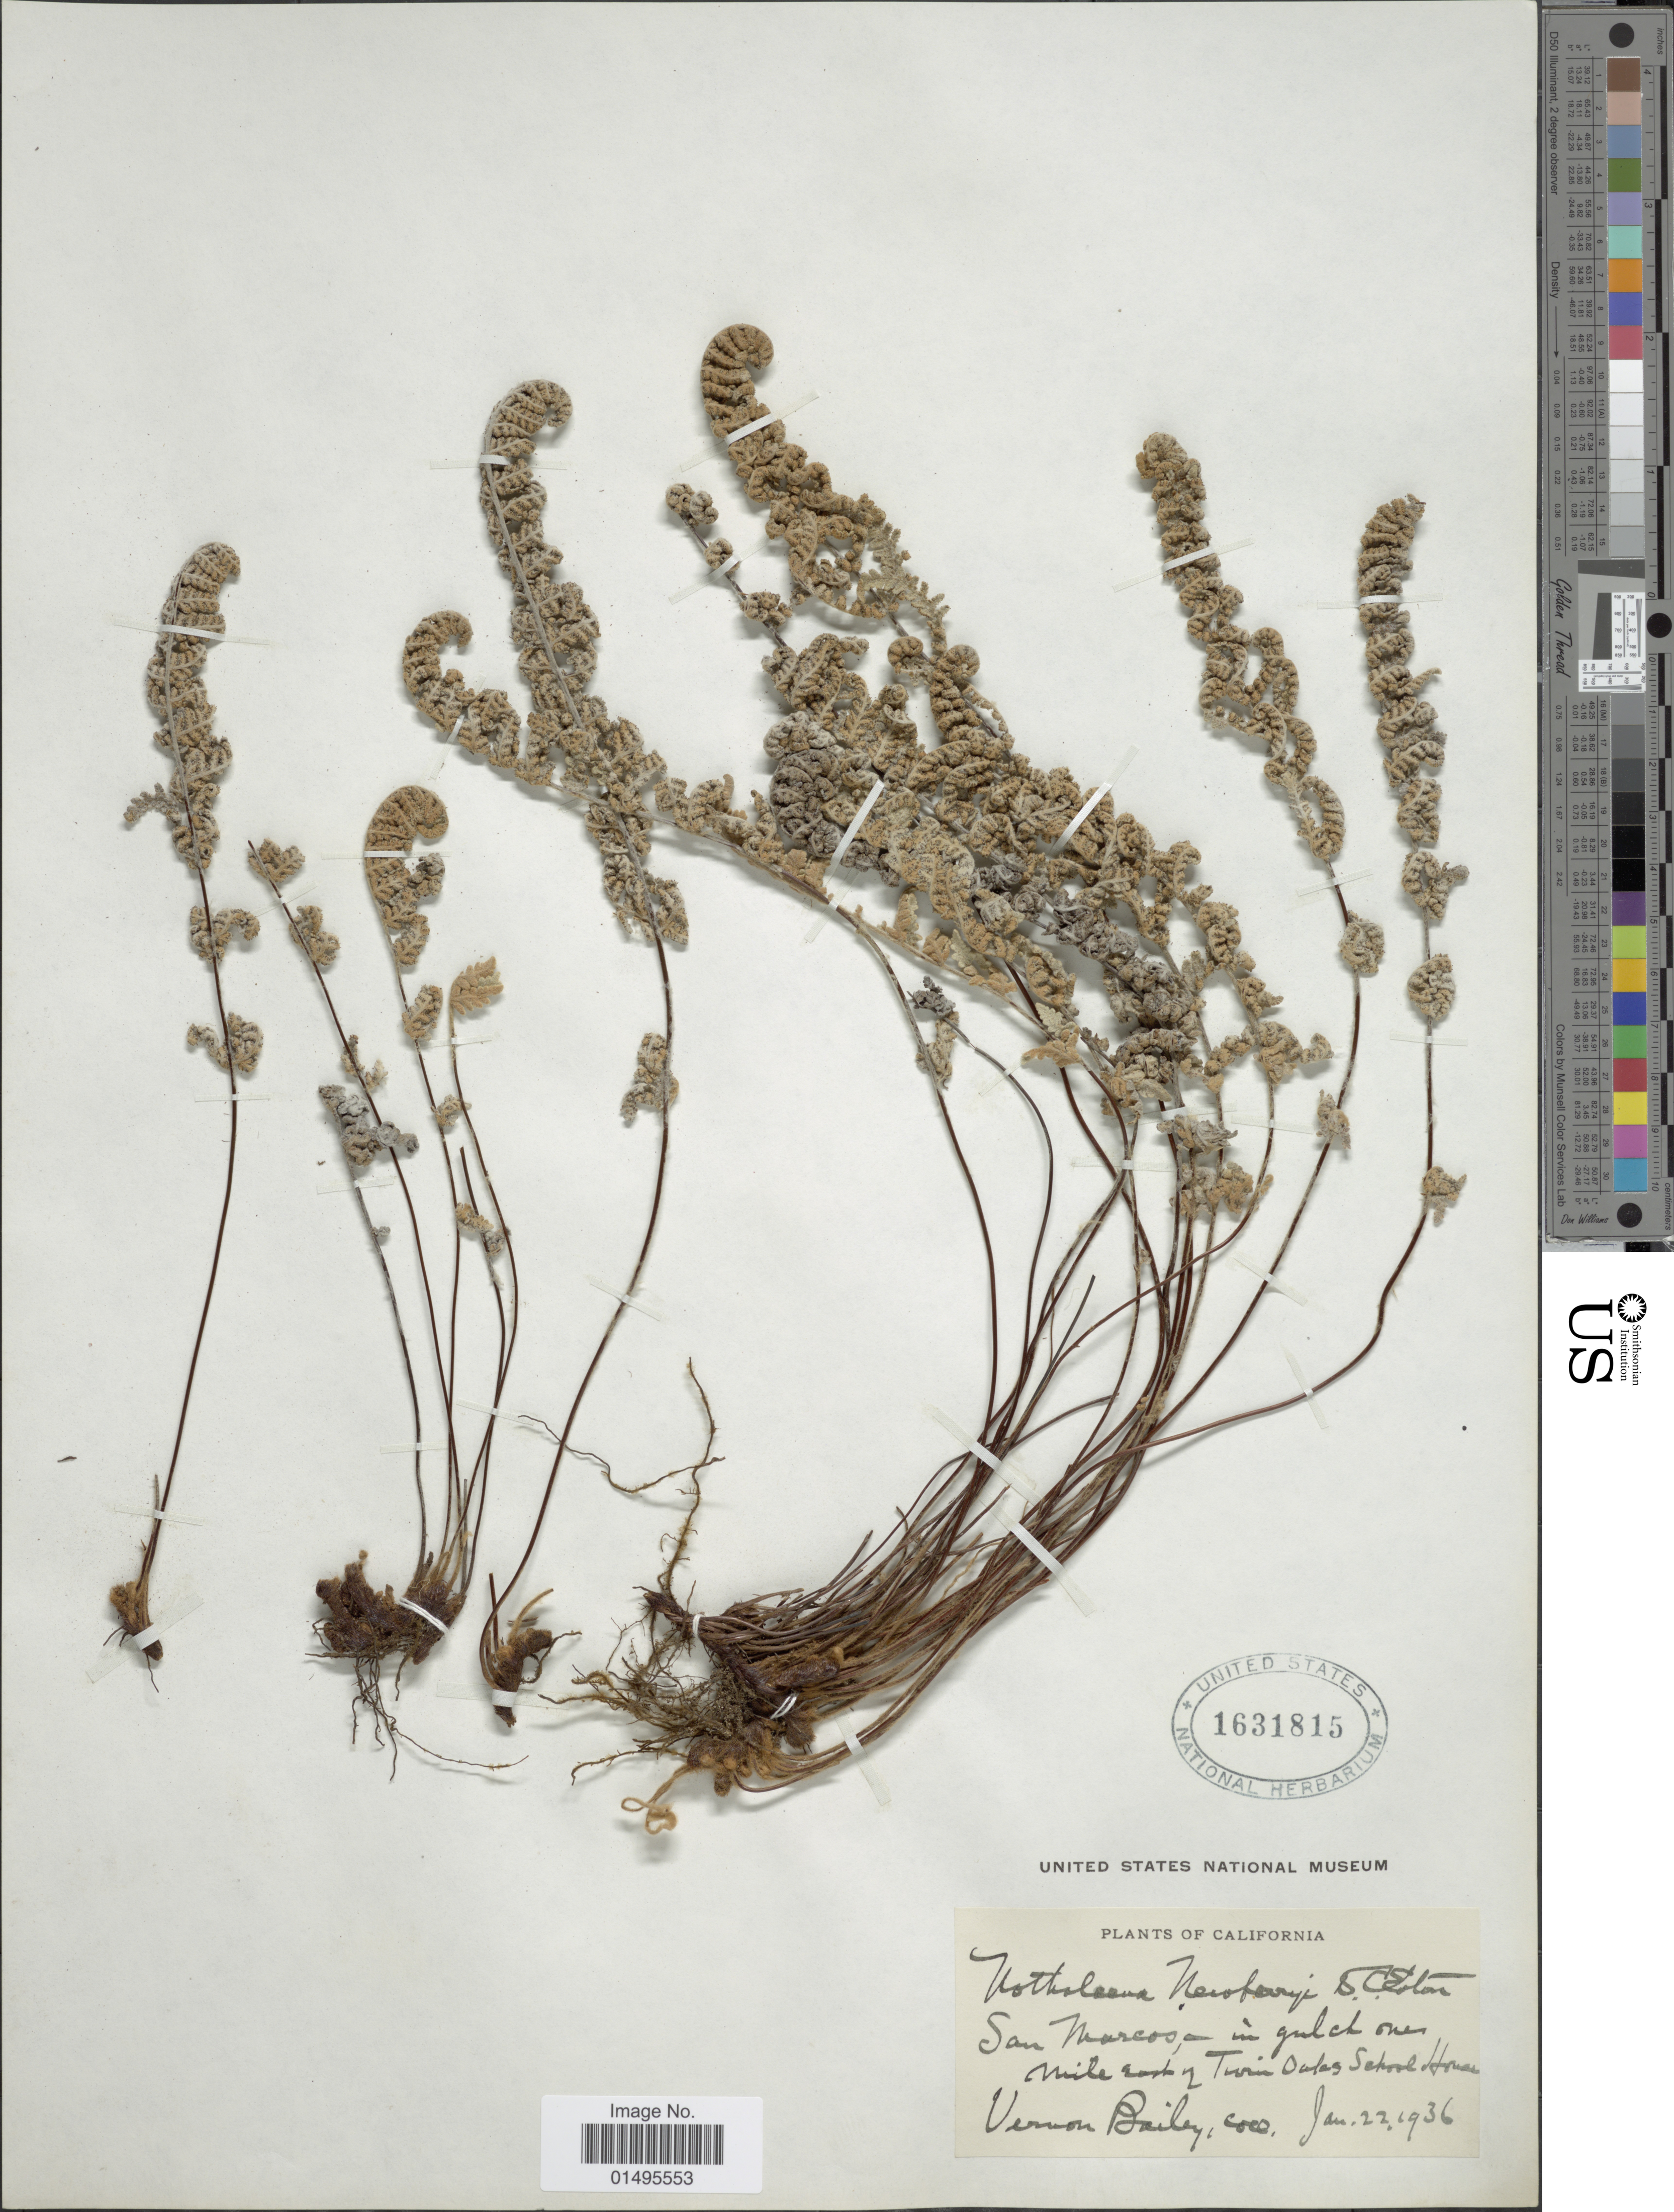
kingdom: Plantae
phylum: Tracheophyta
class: Polypodiopsida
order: Polypodiales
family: Pteridaceae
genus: Notholaena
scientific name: Notholaena newberryi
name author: D.C. Eaton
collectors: V. O. Bailey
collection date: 1936-01-22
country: United States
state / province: California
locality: San Marcos, in gulch one mile east of Twin Dales School House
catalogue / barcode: US 1631815